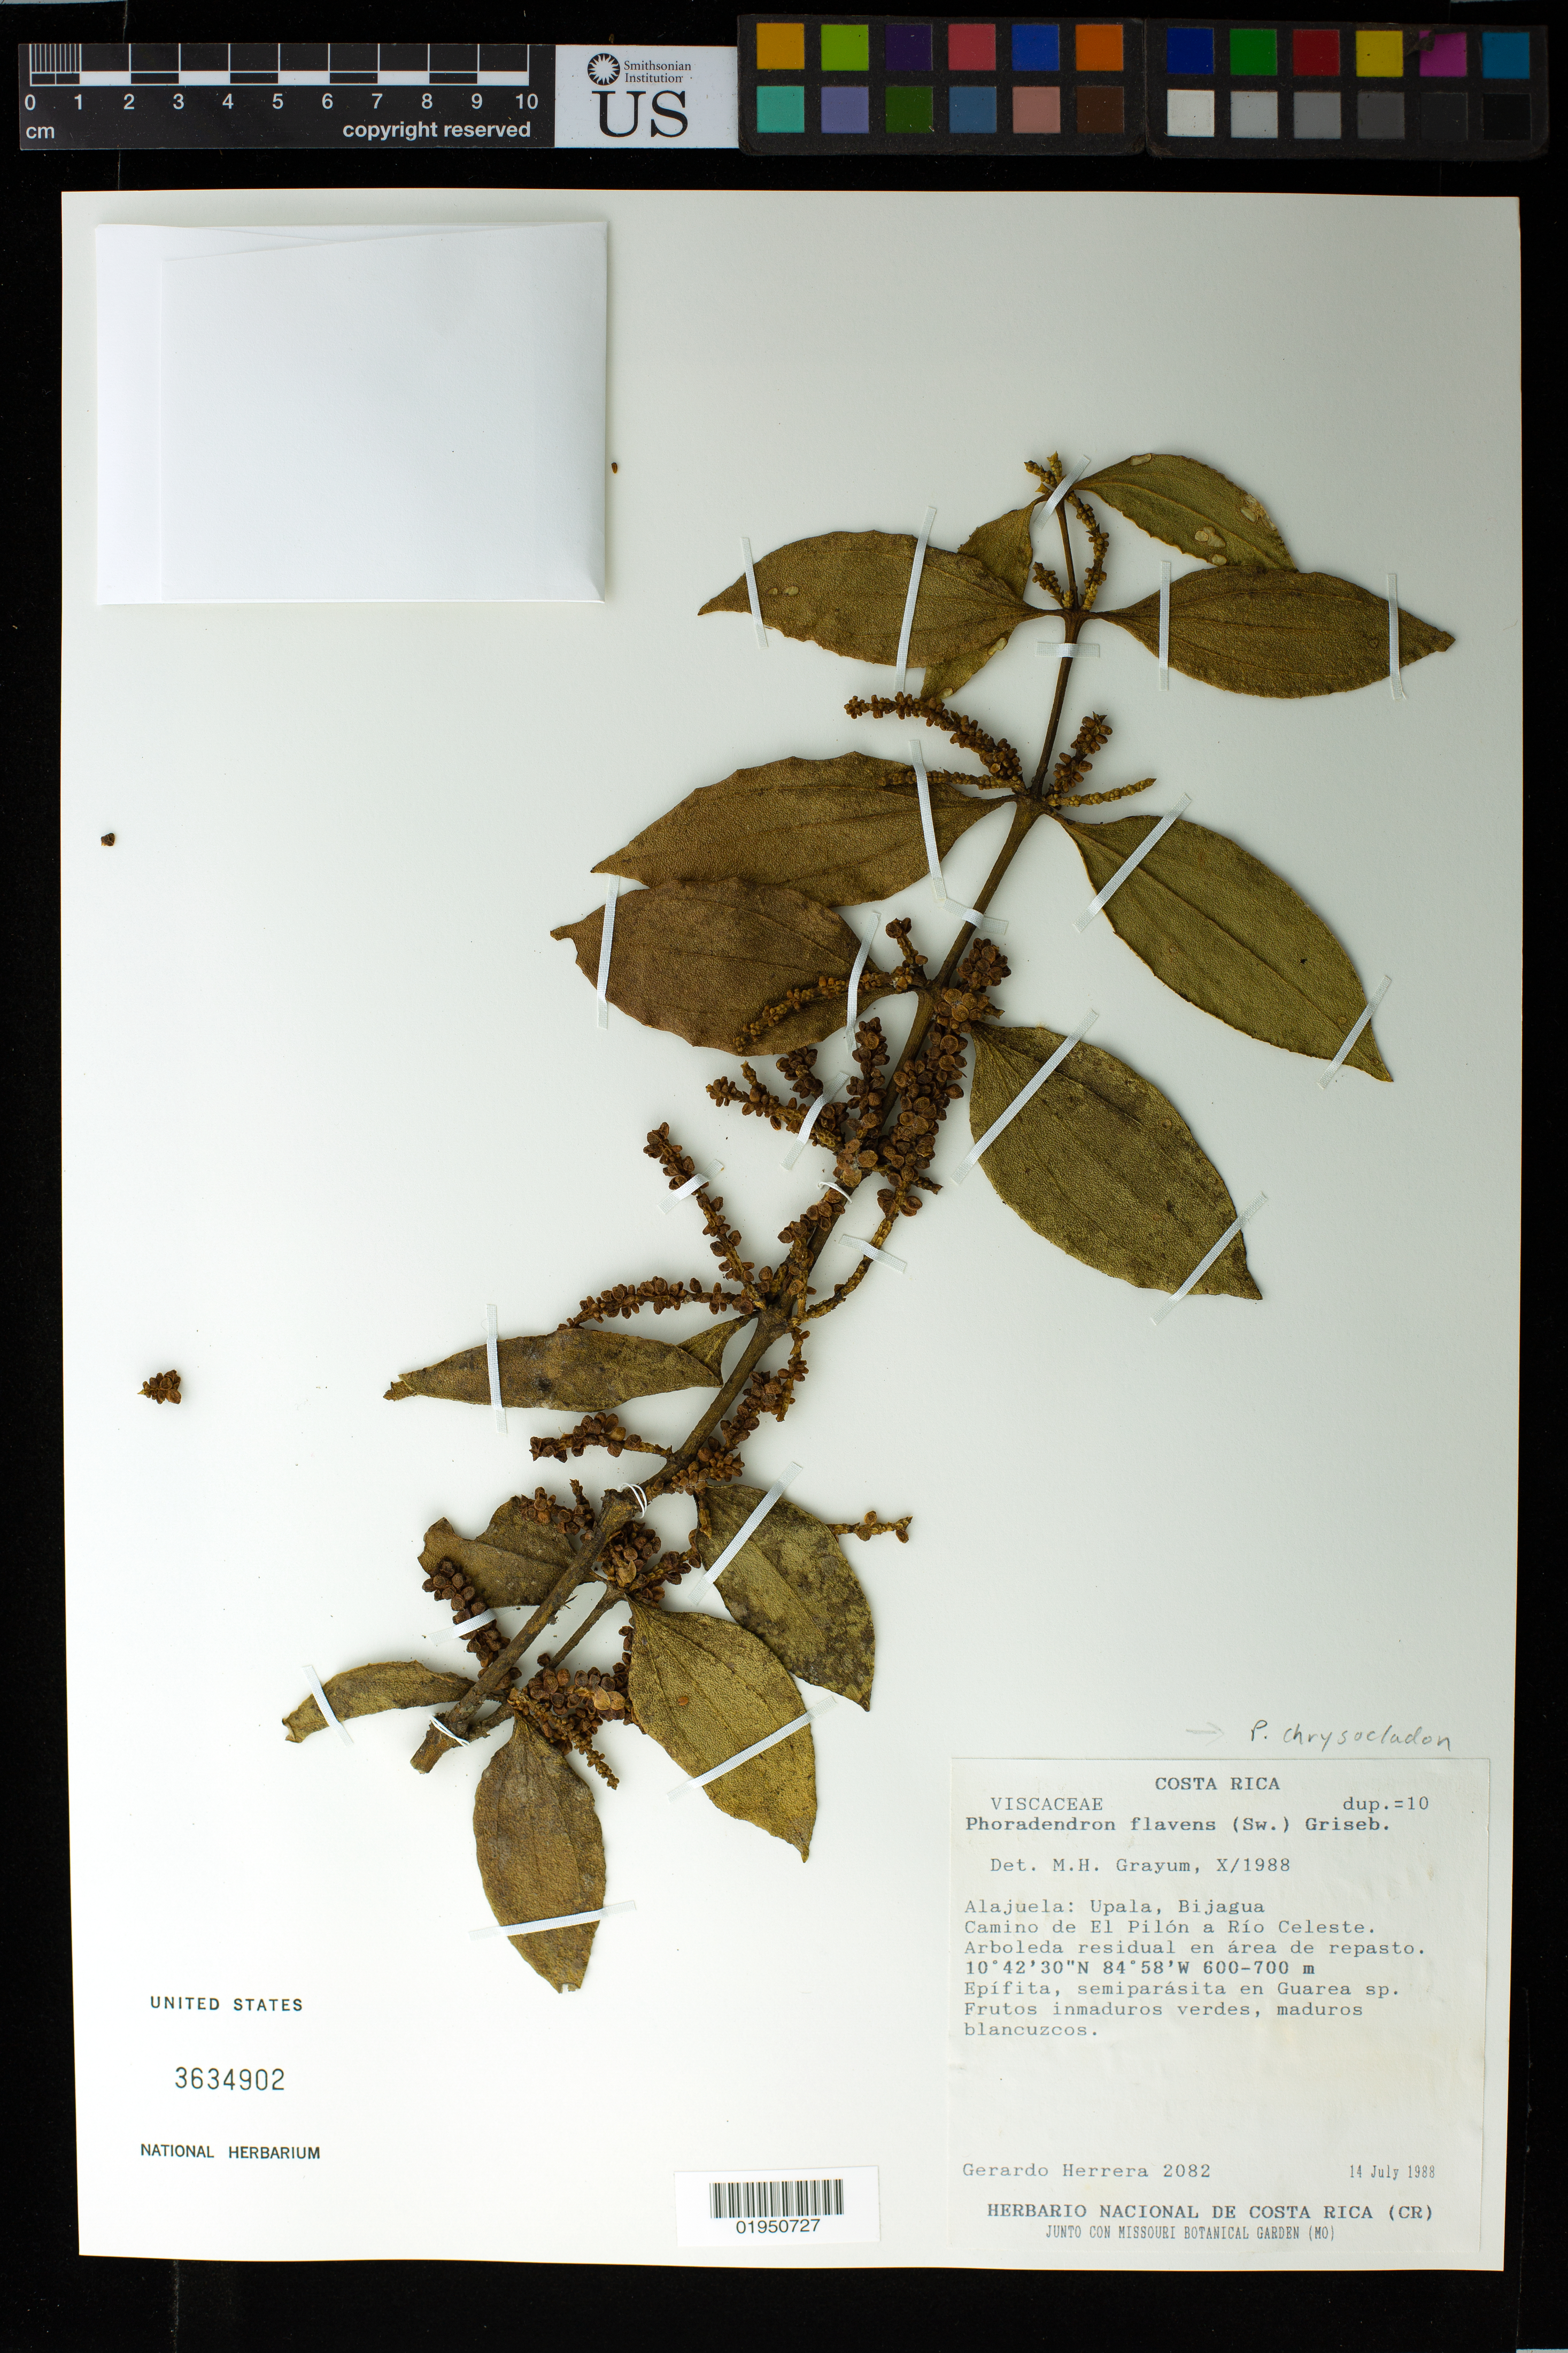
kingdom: Plantae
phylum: Tracheophyta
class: Magnoliopsida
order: Santalales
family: Viscaceae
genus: Phoradendron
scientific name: Phoradendron chrysocladon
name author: A. Gray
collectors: G. Herrera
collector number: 2082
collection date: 1988-07-14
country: Costa Rica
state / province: Alajuela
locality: Upala, Bijagua, Camino de El Pilon a Rio Celeste.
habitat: Arboleda residual en area de repasto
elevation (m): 600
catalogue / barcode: US 3634902